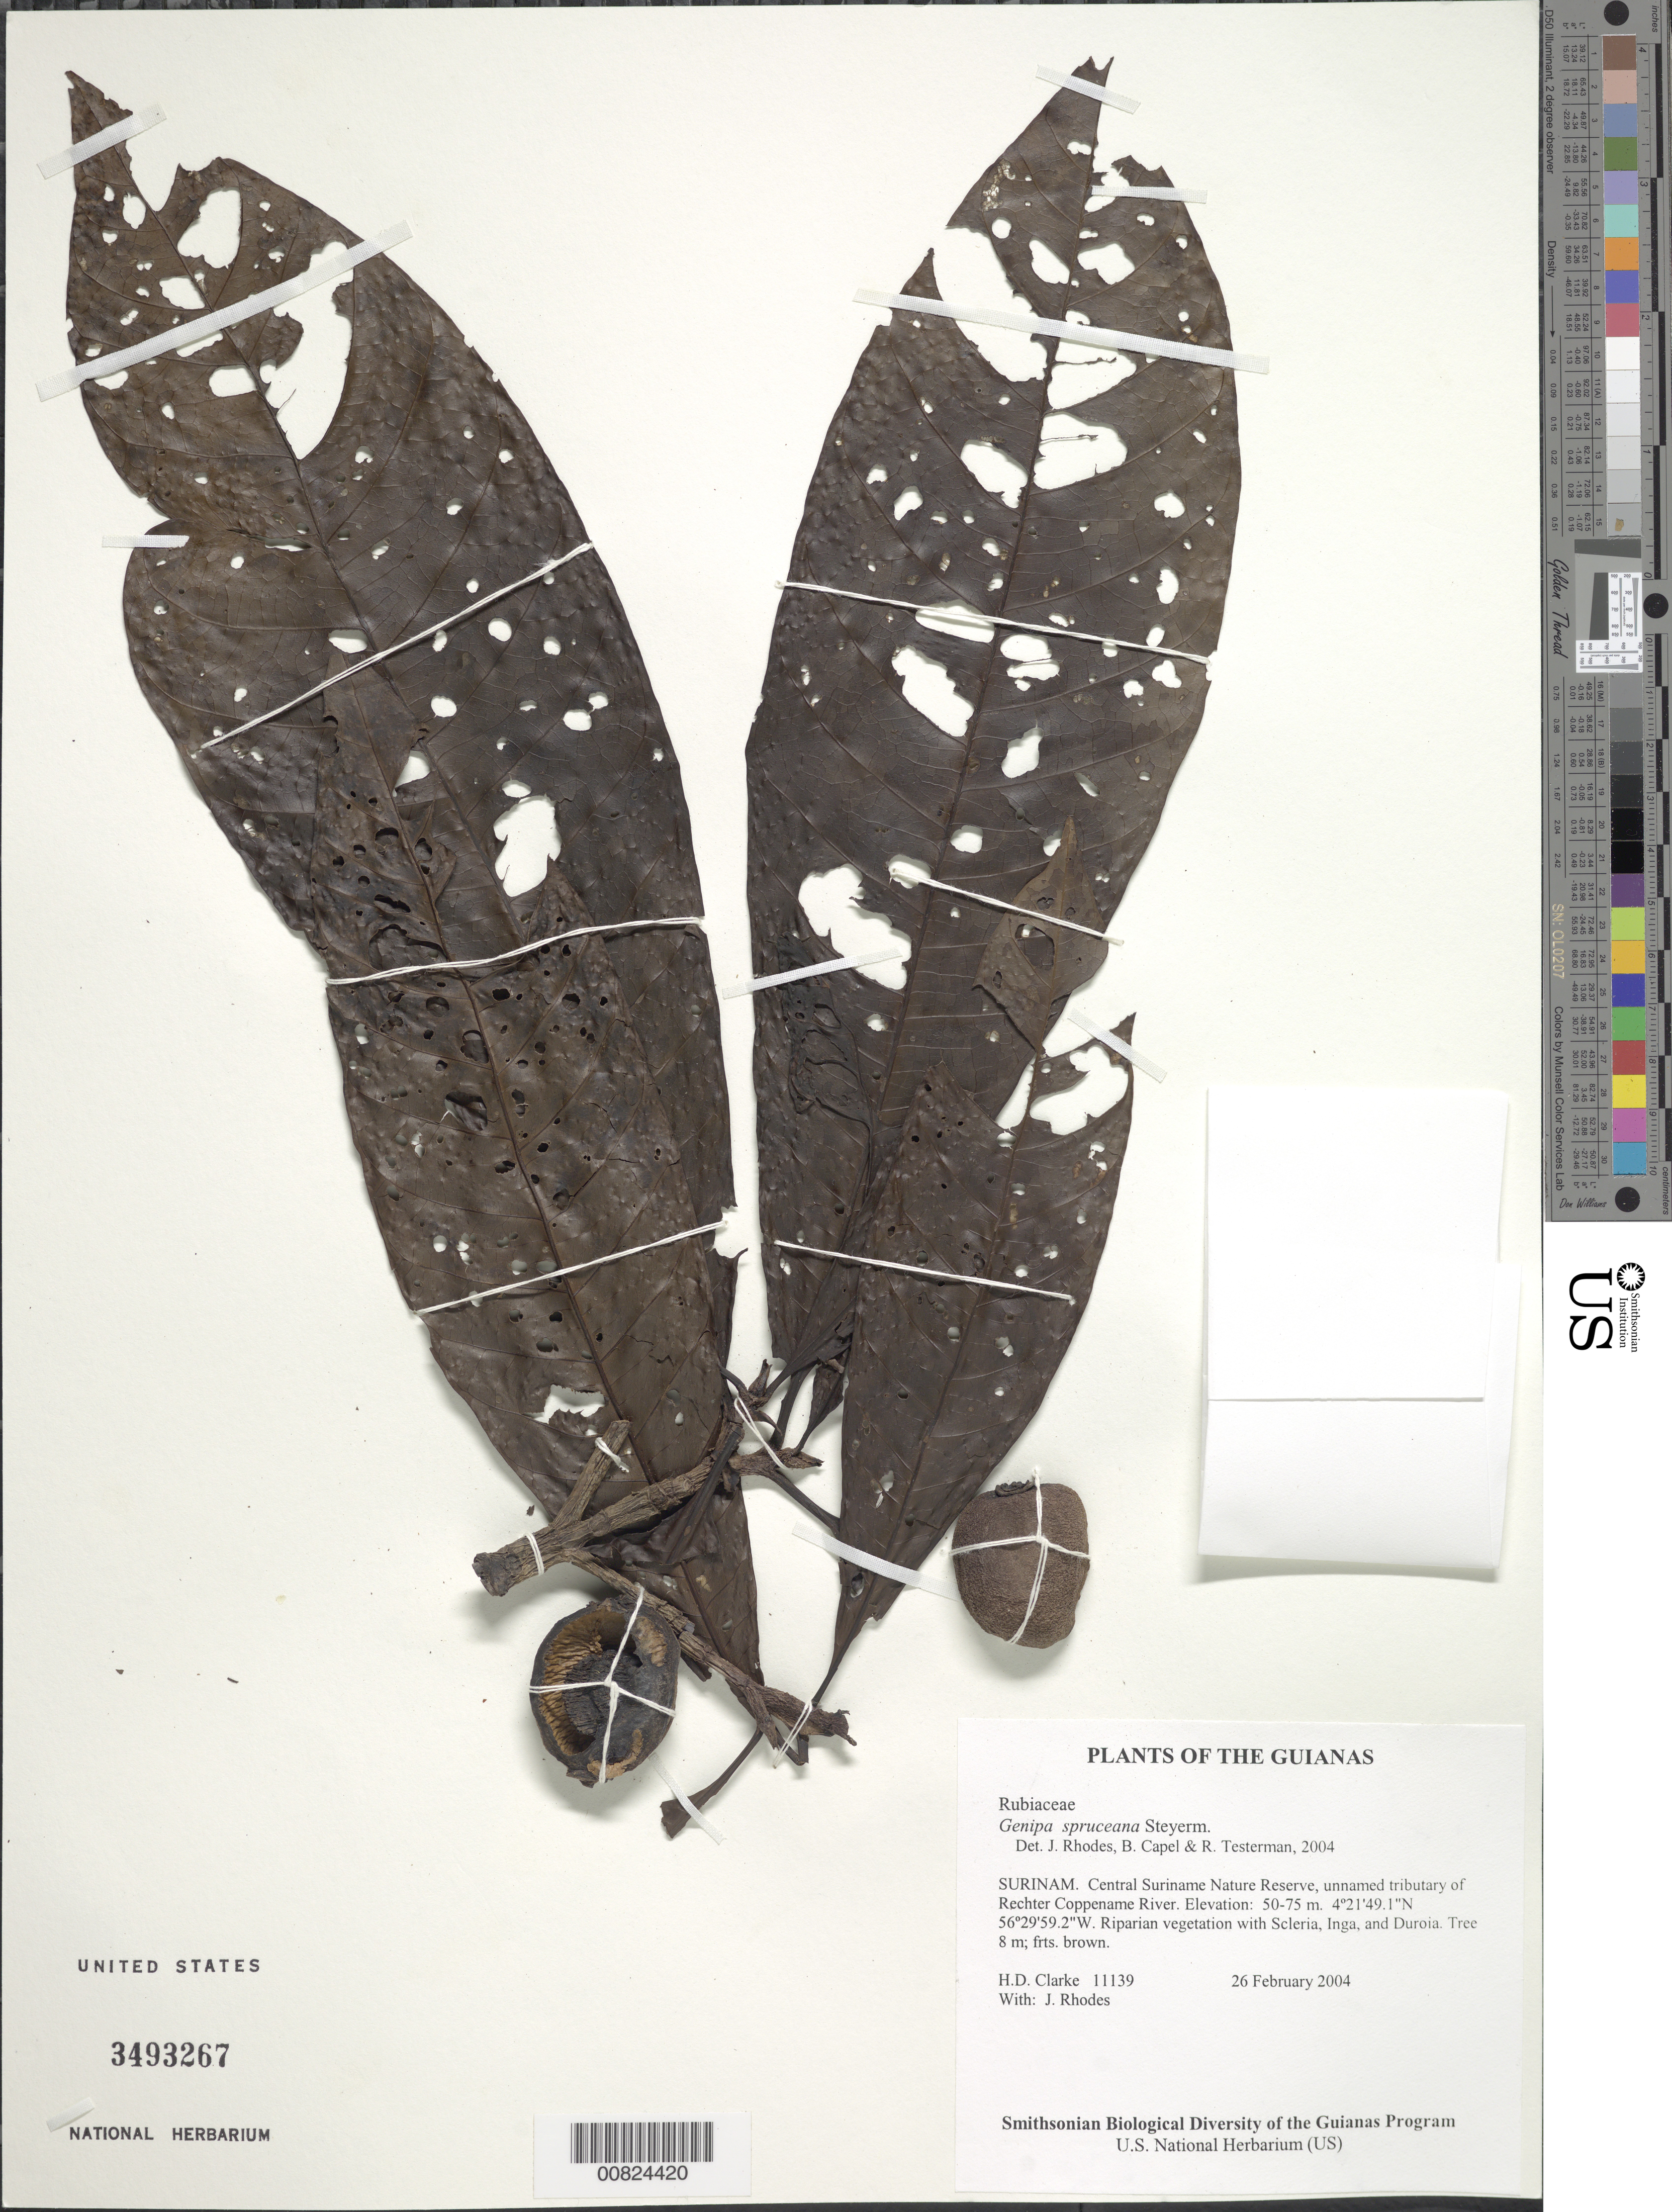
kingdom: Plantae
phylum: Tracheophyta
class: Magnoliopsida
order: Gentianales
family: Rubiaceae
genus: Genipa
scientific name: Genipa spruceana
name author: Steyerm.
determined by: Taylor, Charlotte M.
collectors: H. D. Clarke & J. Rhodes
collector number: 11139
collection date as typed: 26 February 2004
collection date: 2004-02-26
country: Suriname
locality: Central Suriname Nature Reserve, unnamed tributary of Rechter Coppename River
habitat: Riparian vegetation with Scleria, Inga, and Duroia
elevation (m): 50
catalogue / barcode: US 3493267